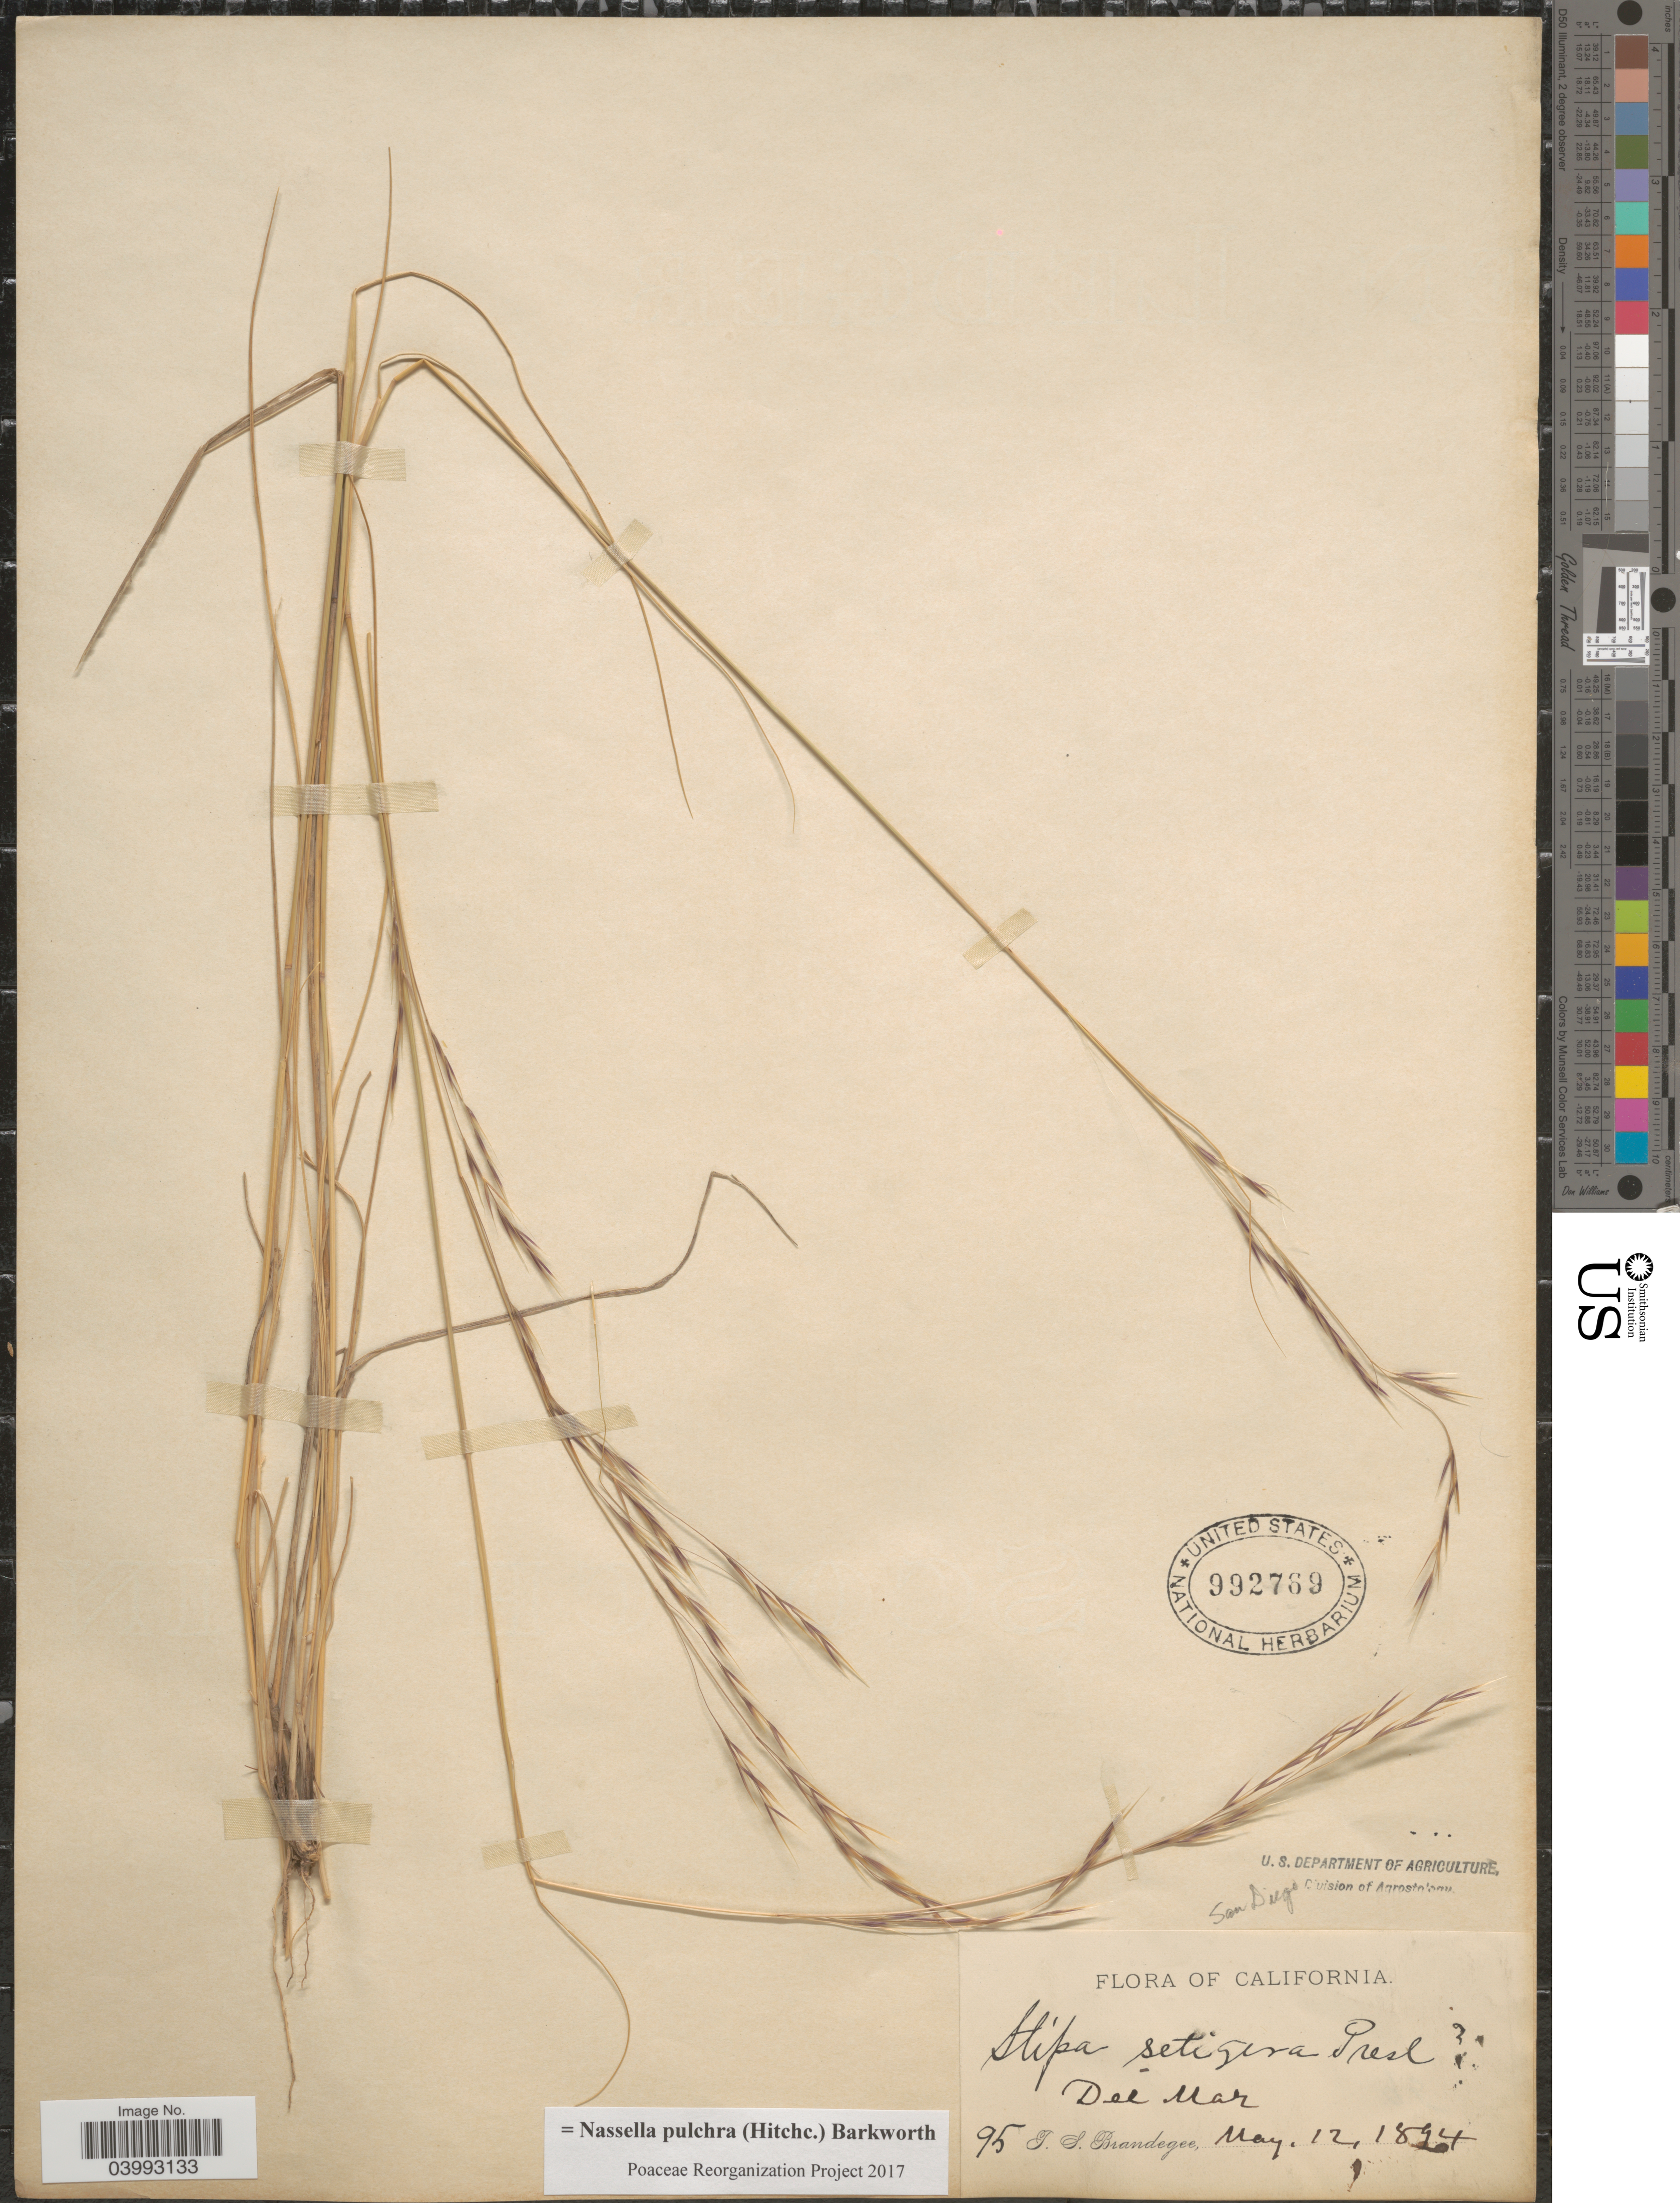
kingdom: Plantae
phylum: Tracheophyta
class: Liliopsida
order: Poales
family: Poaceae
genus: Nassella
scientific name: Nassella pulchra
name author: (Hitchc.) Barkworth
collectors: T. S. Brandegee (herbarium)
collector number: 95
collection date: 1894-05-12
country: United States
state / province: California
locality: Del Mar.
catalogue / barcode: US 992769